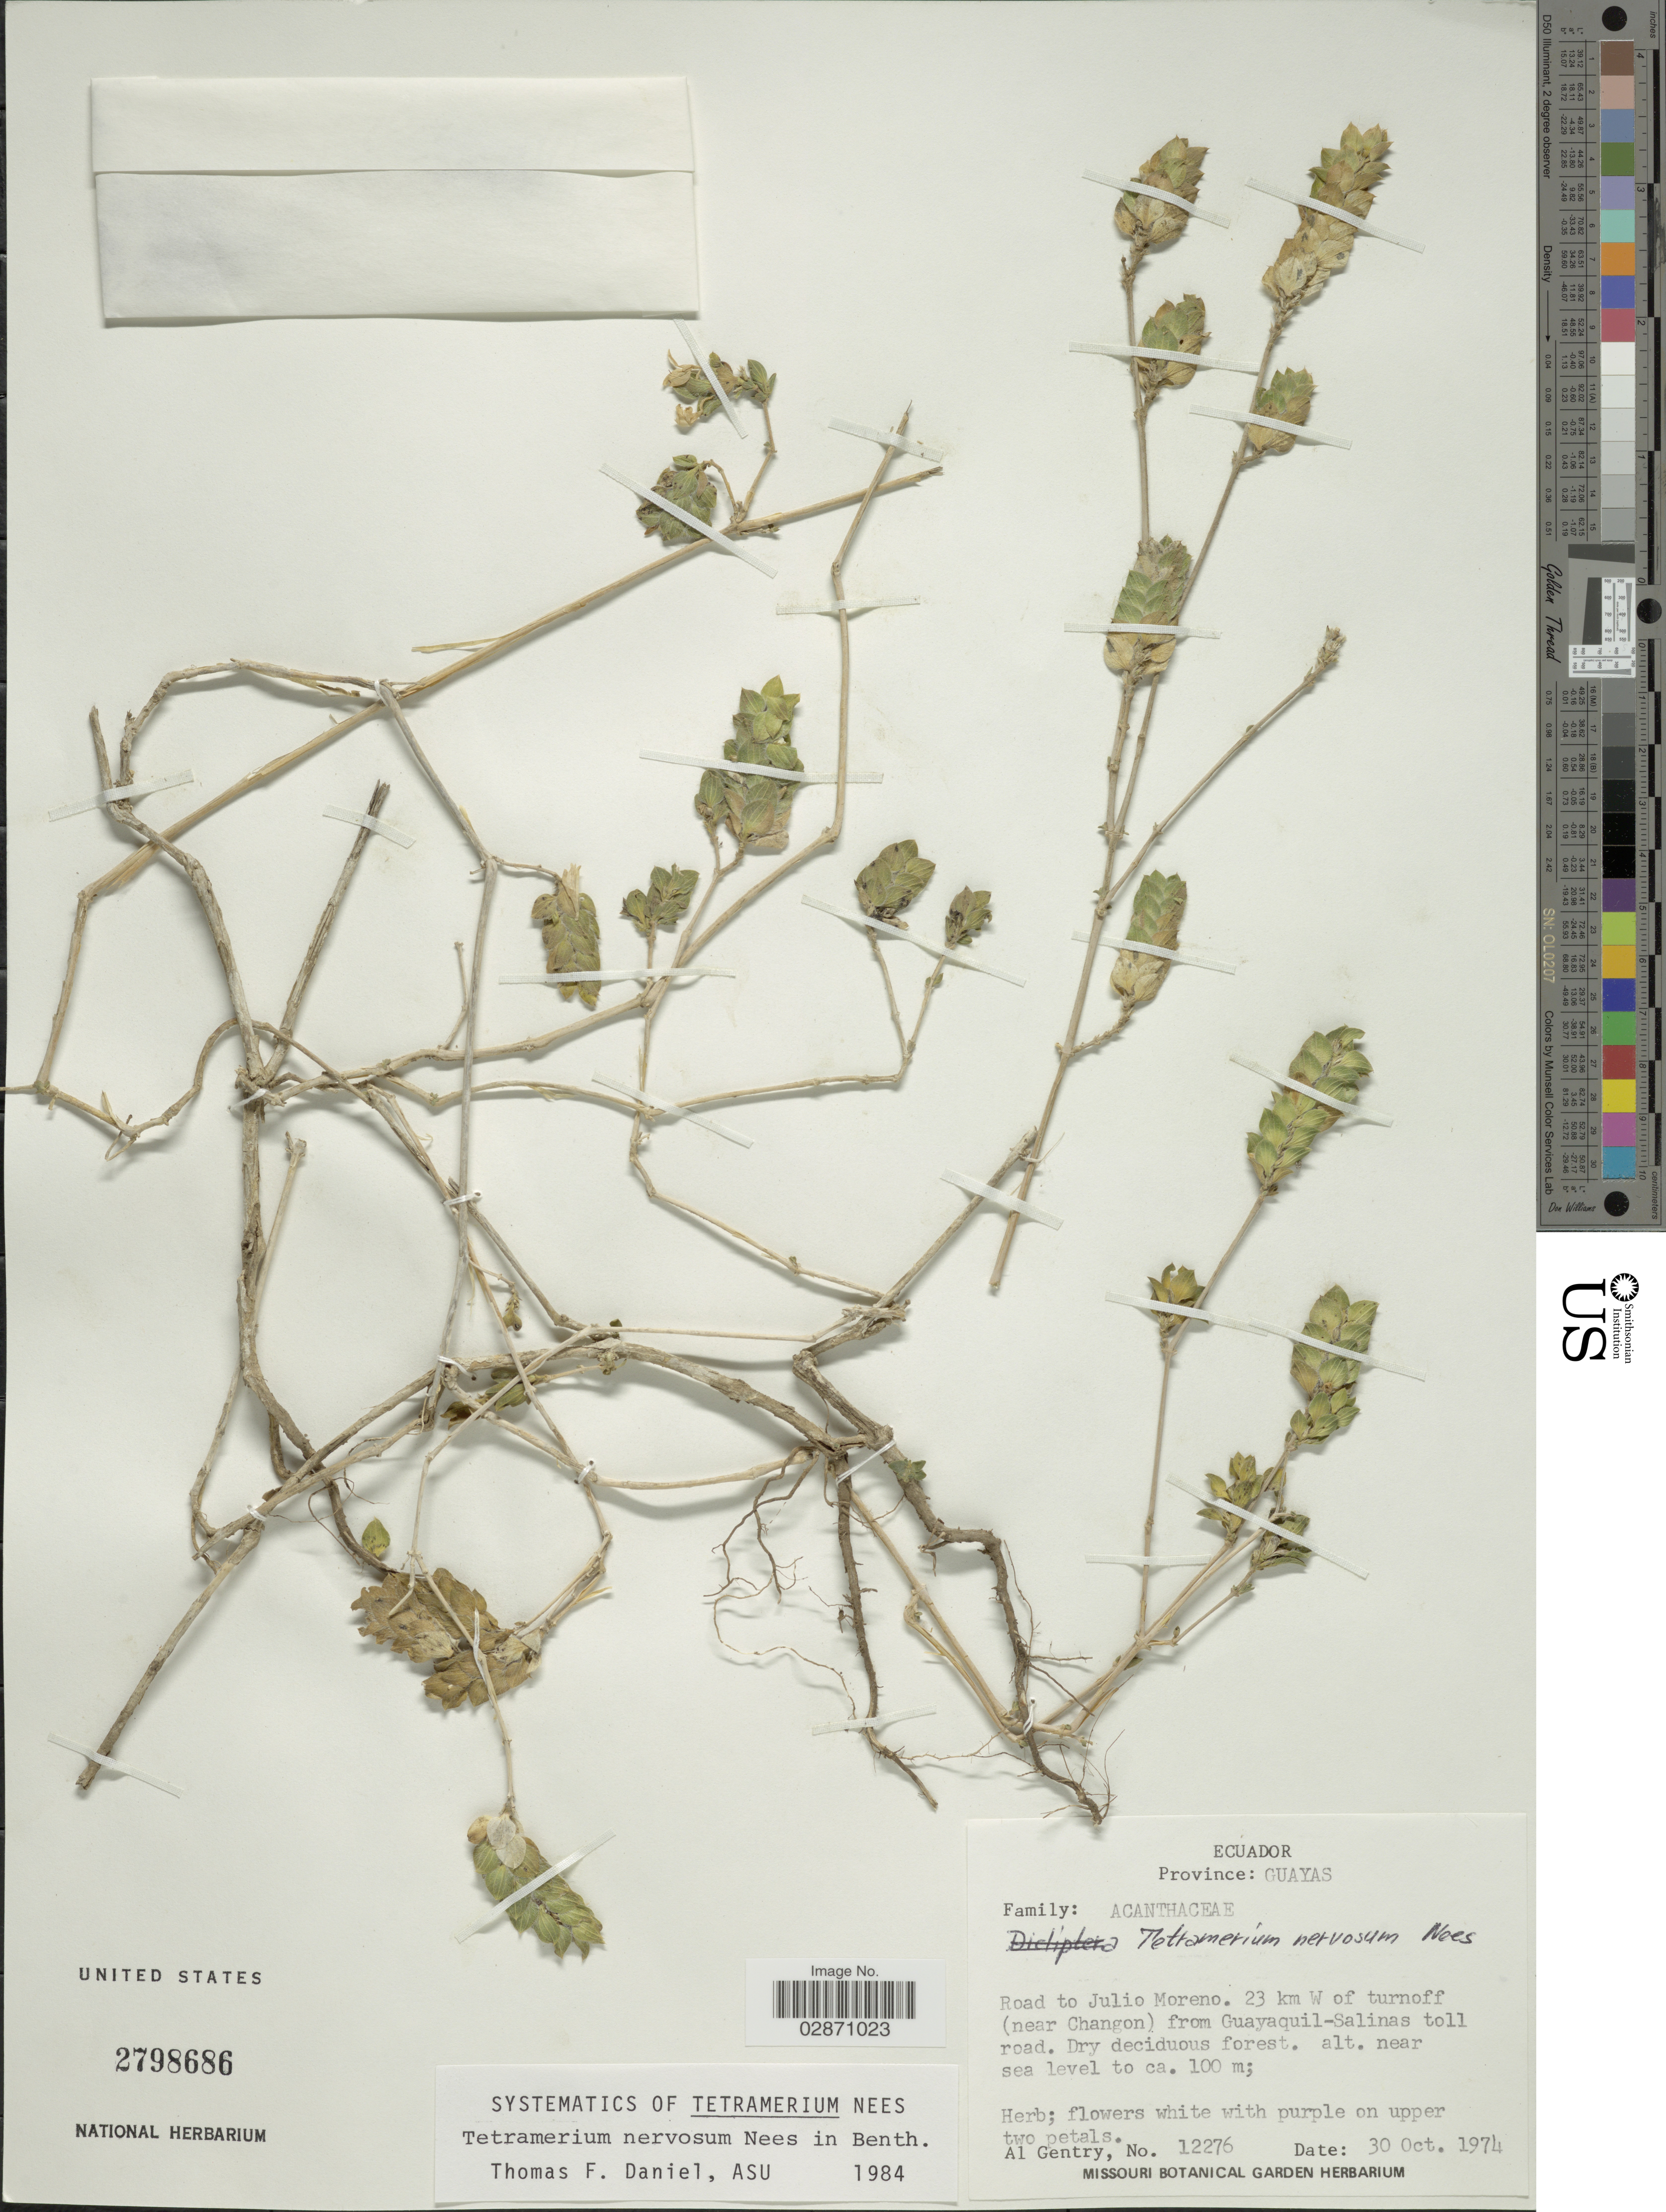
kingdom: Plantae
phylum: Tracheophyta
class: Magnoliopsida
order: Lamiales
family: Acanthaceae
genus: Tetramerium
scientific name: Tetramerium nervosum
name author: Nees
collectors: A. H. Gentry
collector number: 12276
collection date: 1974-10-30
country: Ecuador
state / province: Guayas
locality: Road to Julio Moreno. 23 km W of turnoff (near Changon) from Guayaquil-Salinas toll road.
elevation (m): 100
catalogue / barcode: US 2798686